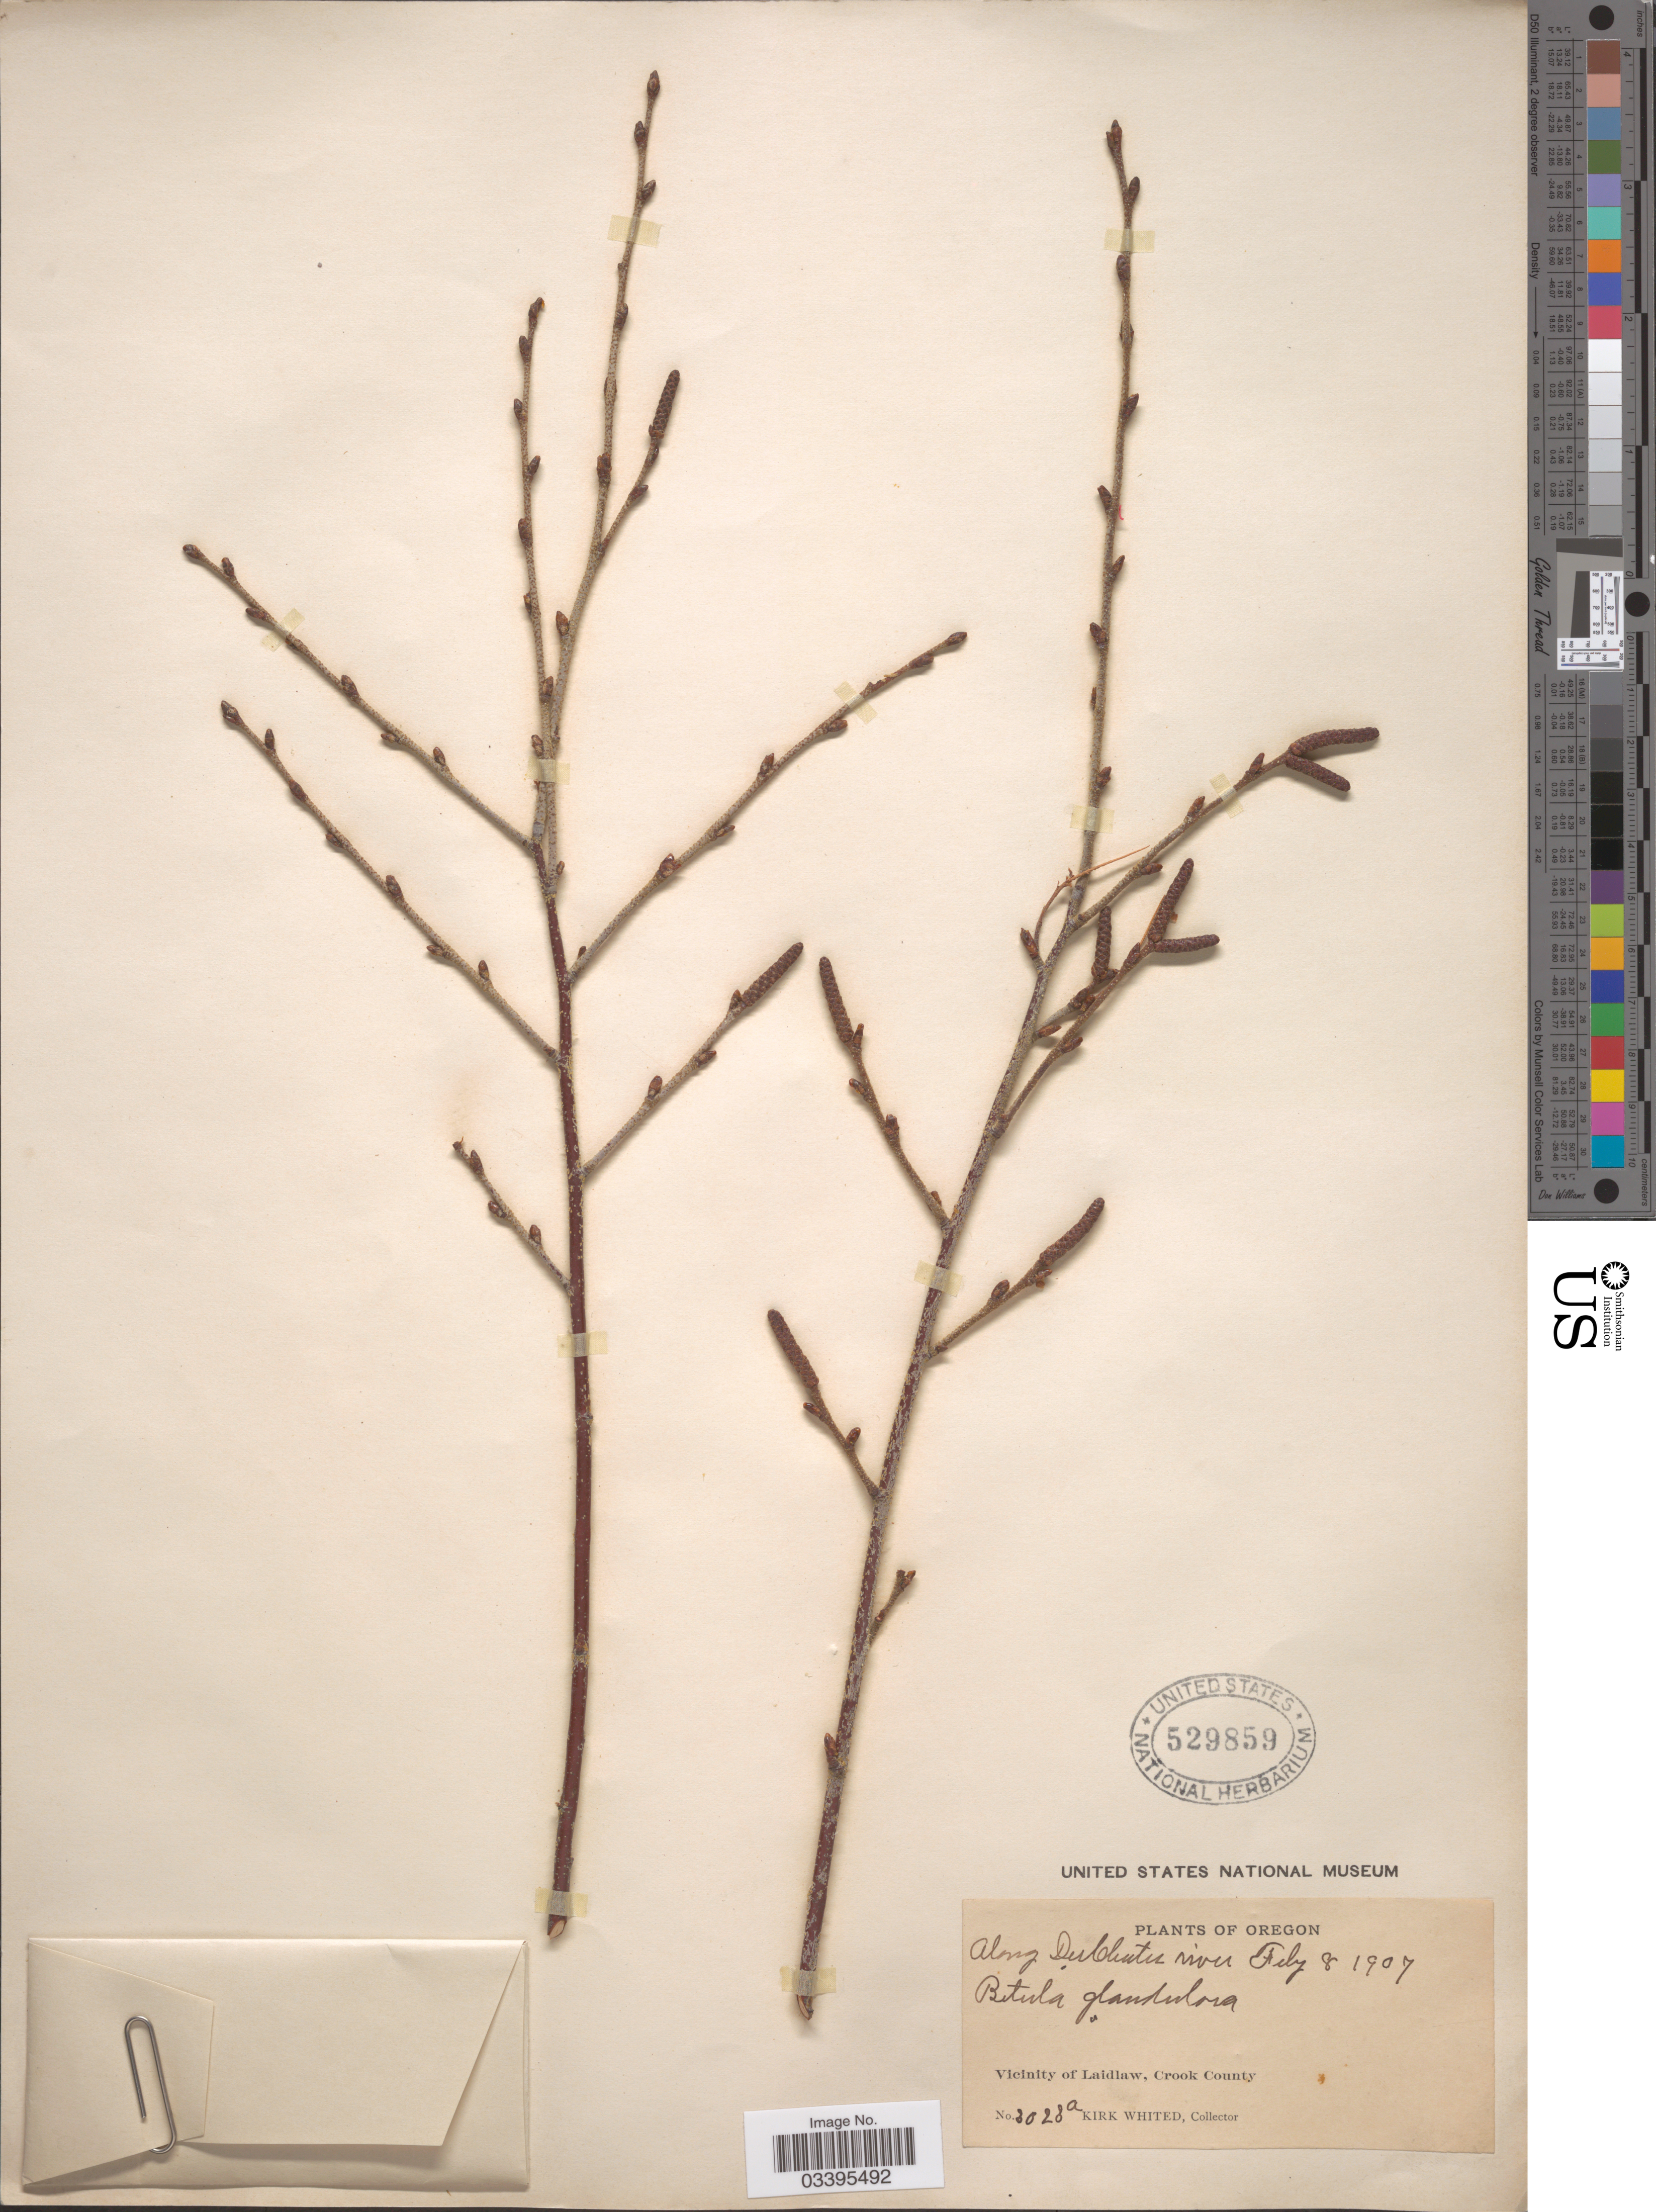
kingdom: Plantae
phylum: Tracheophyta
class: Magnoliopsida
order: Fagales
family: Betulaceae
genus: Betula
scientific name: Betula glandulosa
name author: Michx.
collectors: K. Whited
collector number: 3028a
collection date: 1907-02-08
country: United States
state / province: Oregon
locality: Vicinity of Laidlaw, Crook County.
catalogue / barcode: US 529859